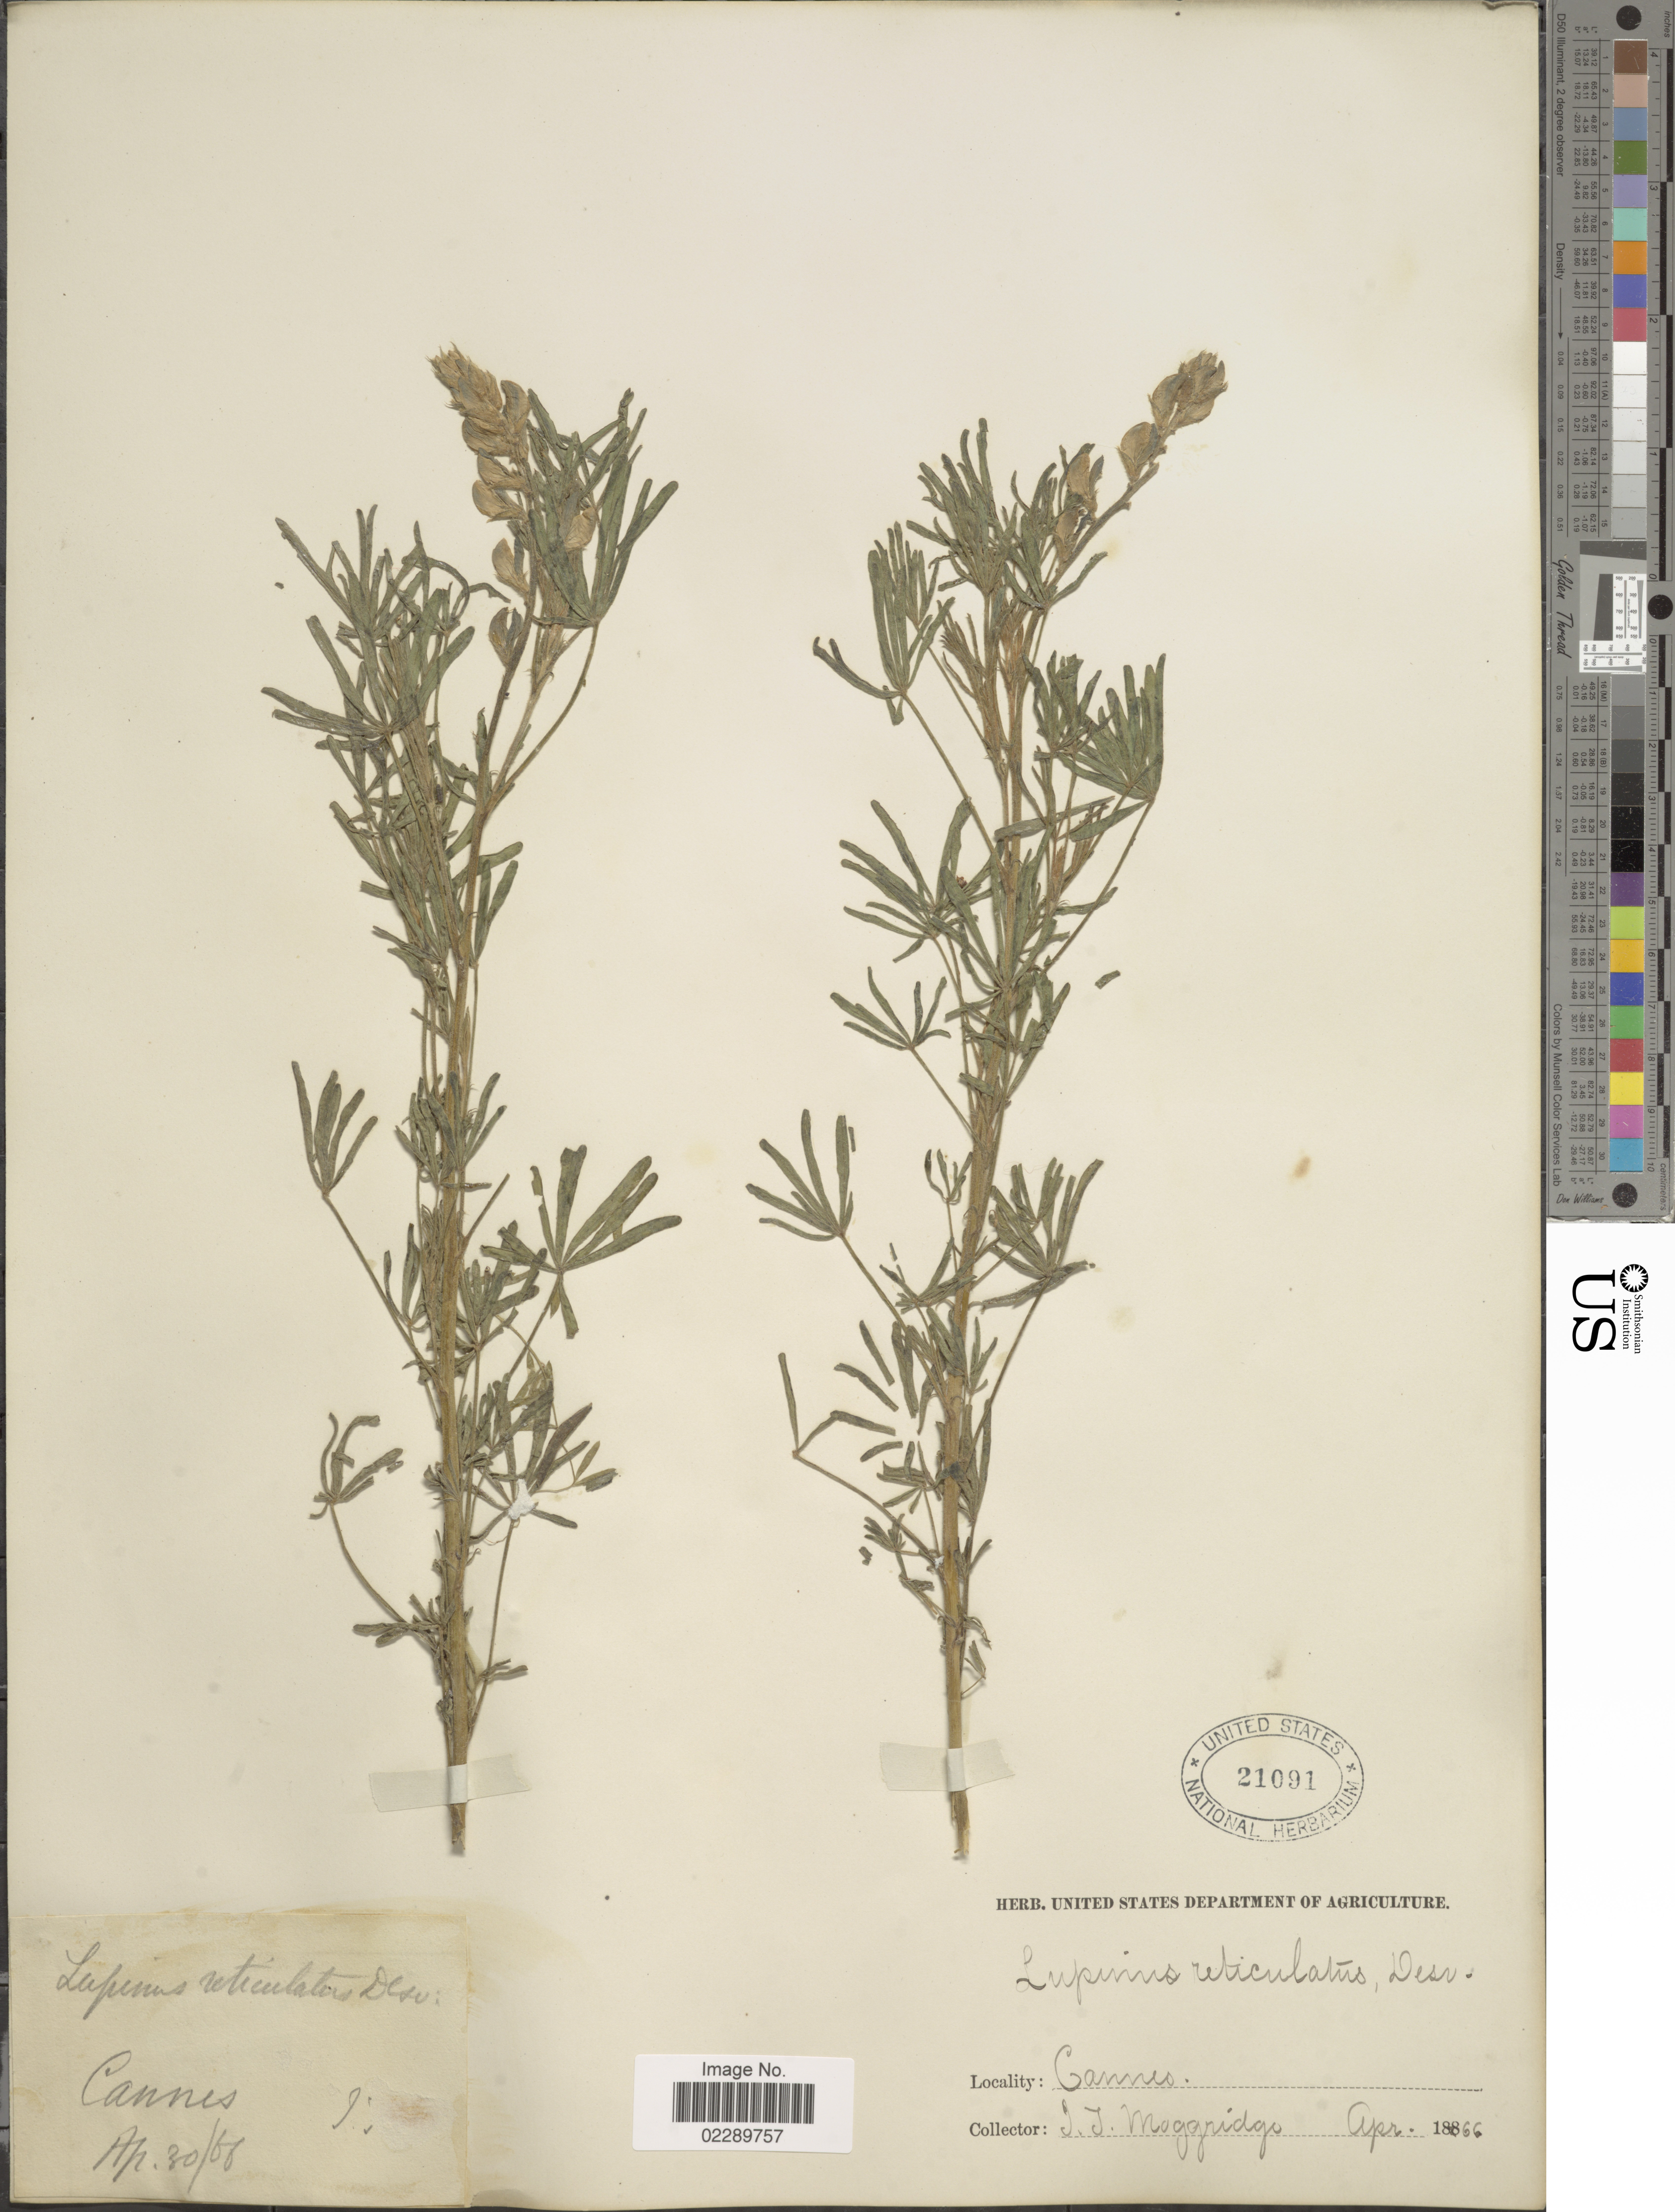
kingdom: Plantae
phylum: Tracheophyta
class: Magnoliopsida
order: Fabales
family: Fabaceae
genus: Lupinus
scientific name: Lupinus angustifolius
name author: L.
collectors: J. T. Moggridge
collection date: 1866-04-30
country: France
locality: Cannes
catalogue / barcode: US 21091